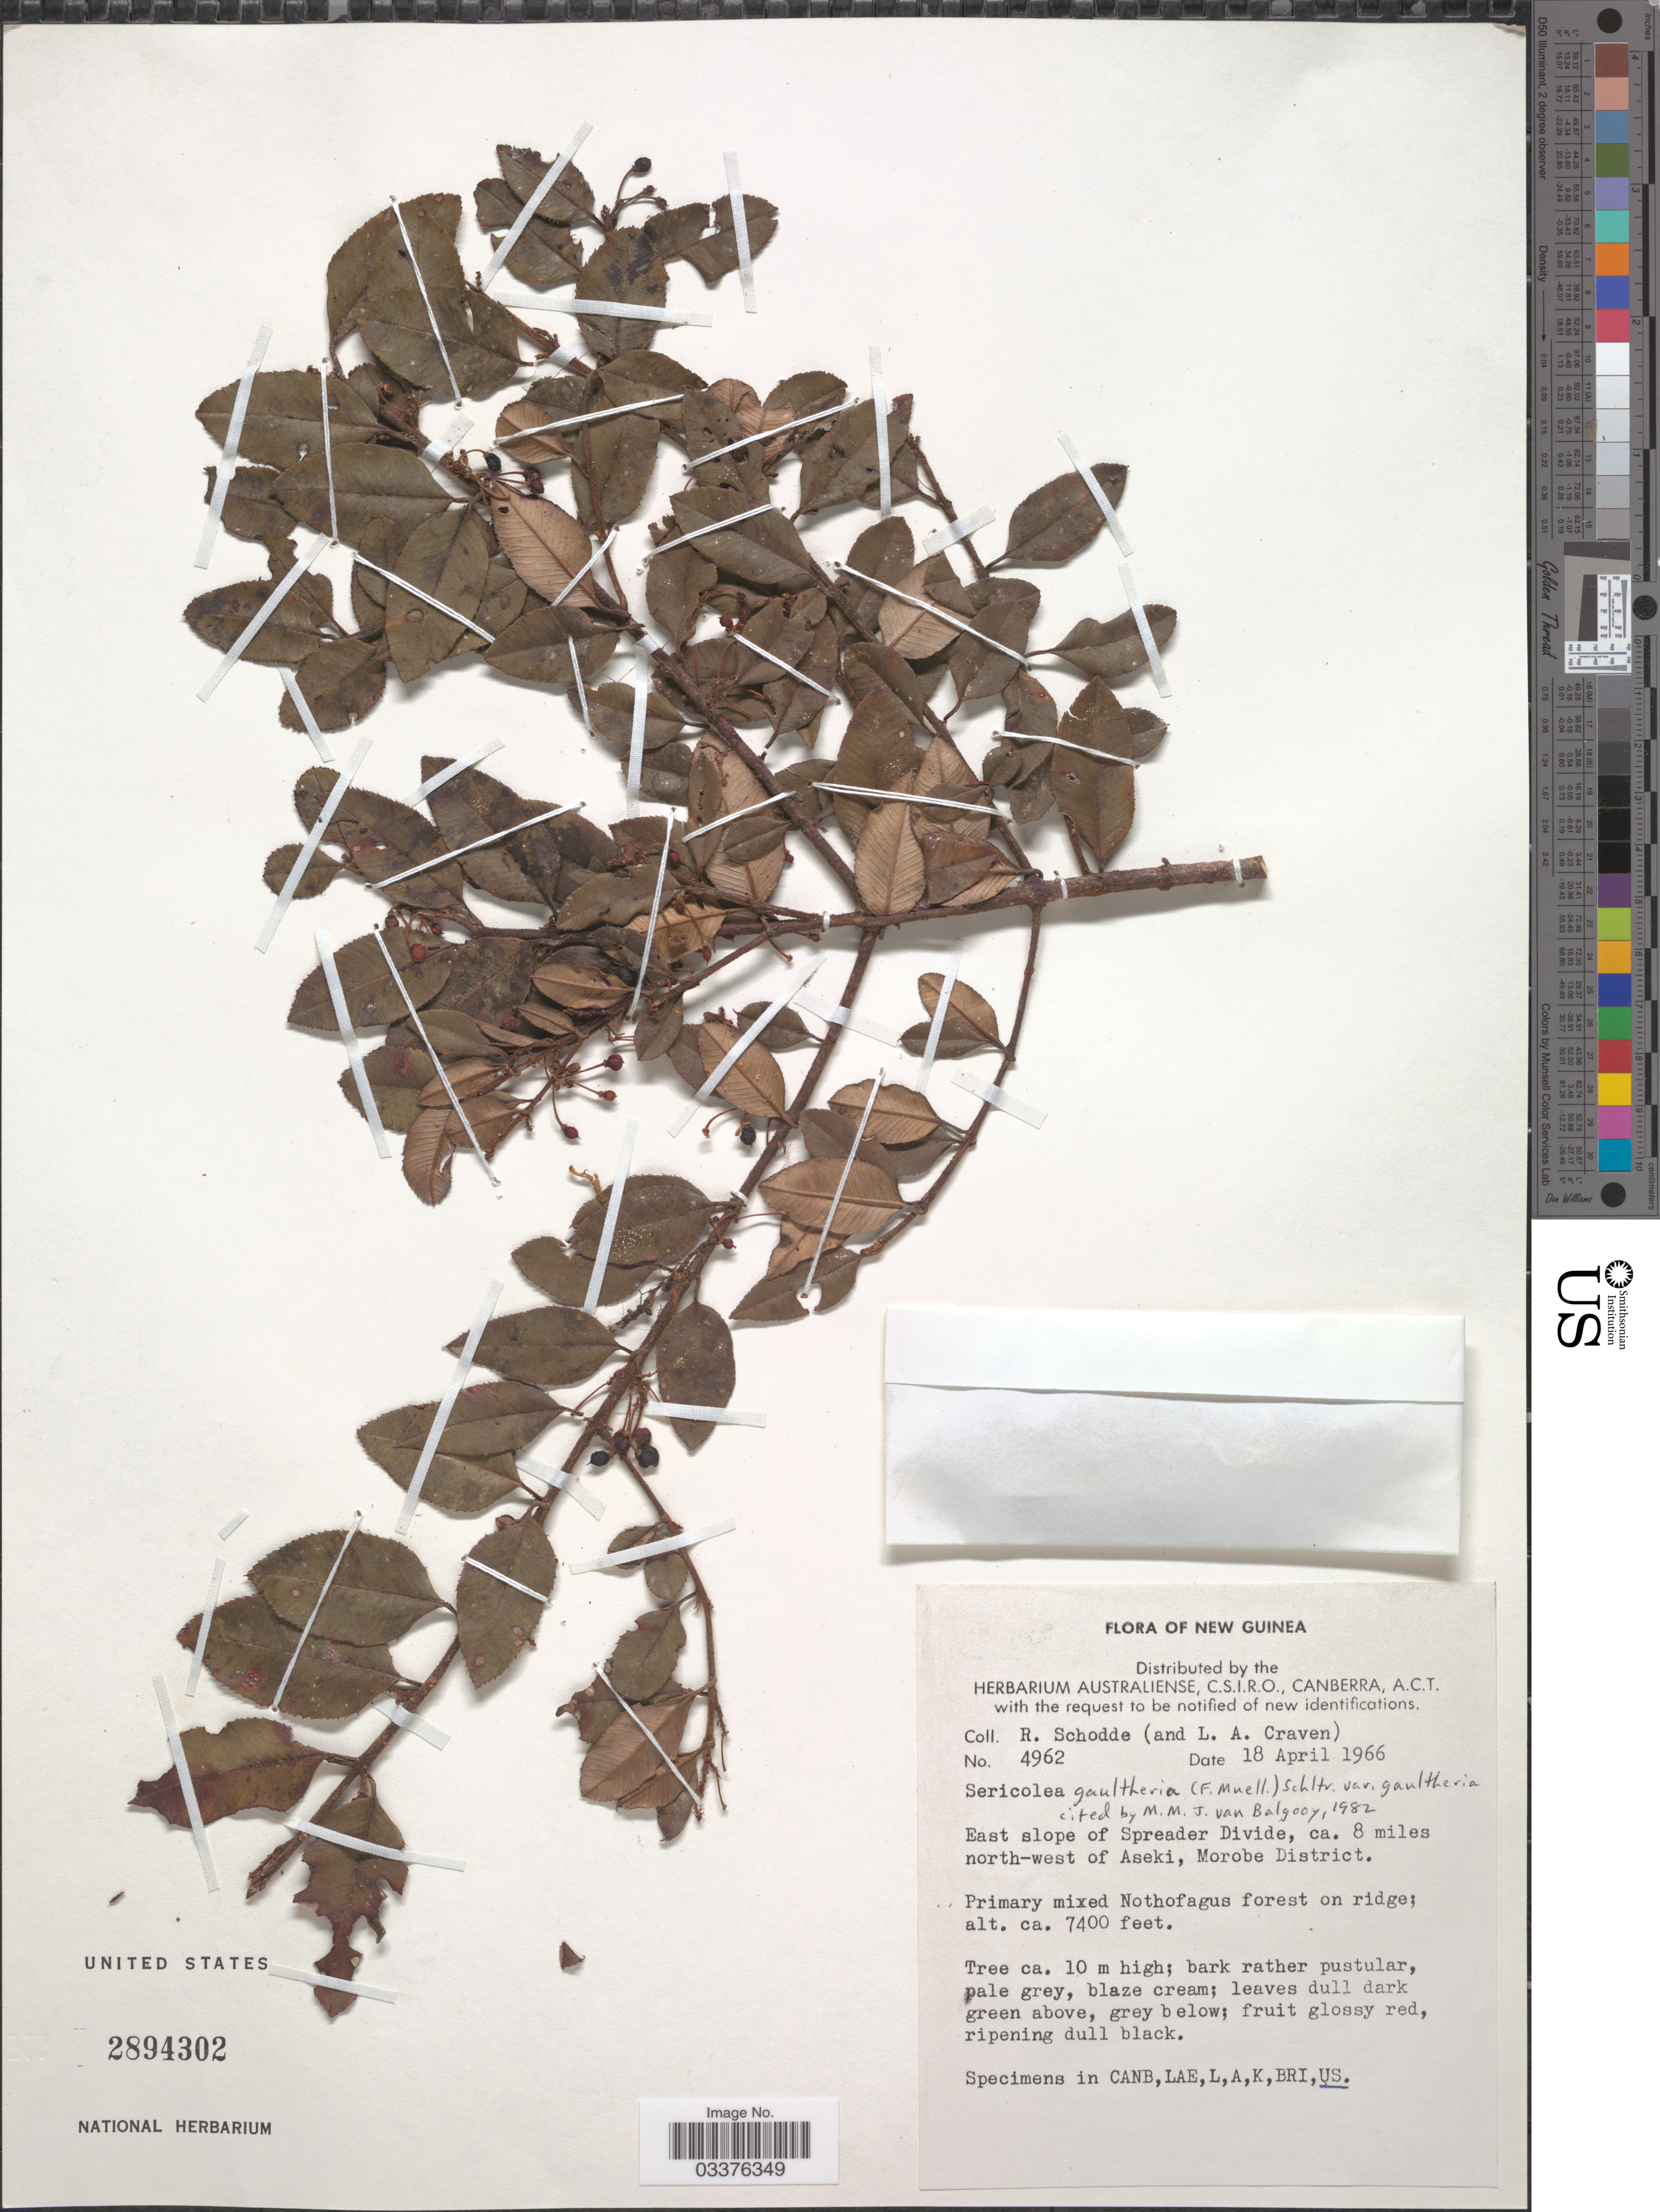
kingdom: Plantae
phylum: Tracheophyta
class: Magnoliopsida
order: Oxalidales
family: Elaeocarpaceae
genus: Sericolea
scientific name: Sericolea gaultheria var. gaultheria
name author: (F. Muell.) Schltr.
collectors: R. Schodde & L. A. Craven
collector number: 4962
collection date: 1966-04-18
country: Papua New Guinea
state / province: Morobe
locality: New Guinea. East slope of Spreader Divide, ca. 8 miles north-west of Aseki, Morobe District.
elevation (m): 2256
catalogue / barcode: US 2894302